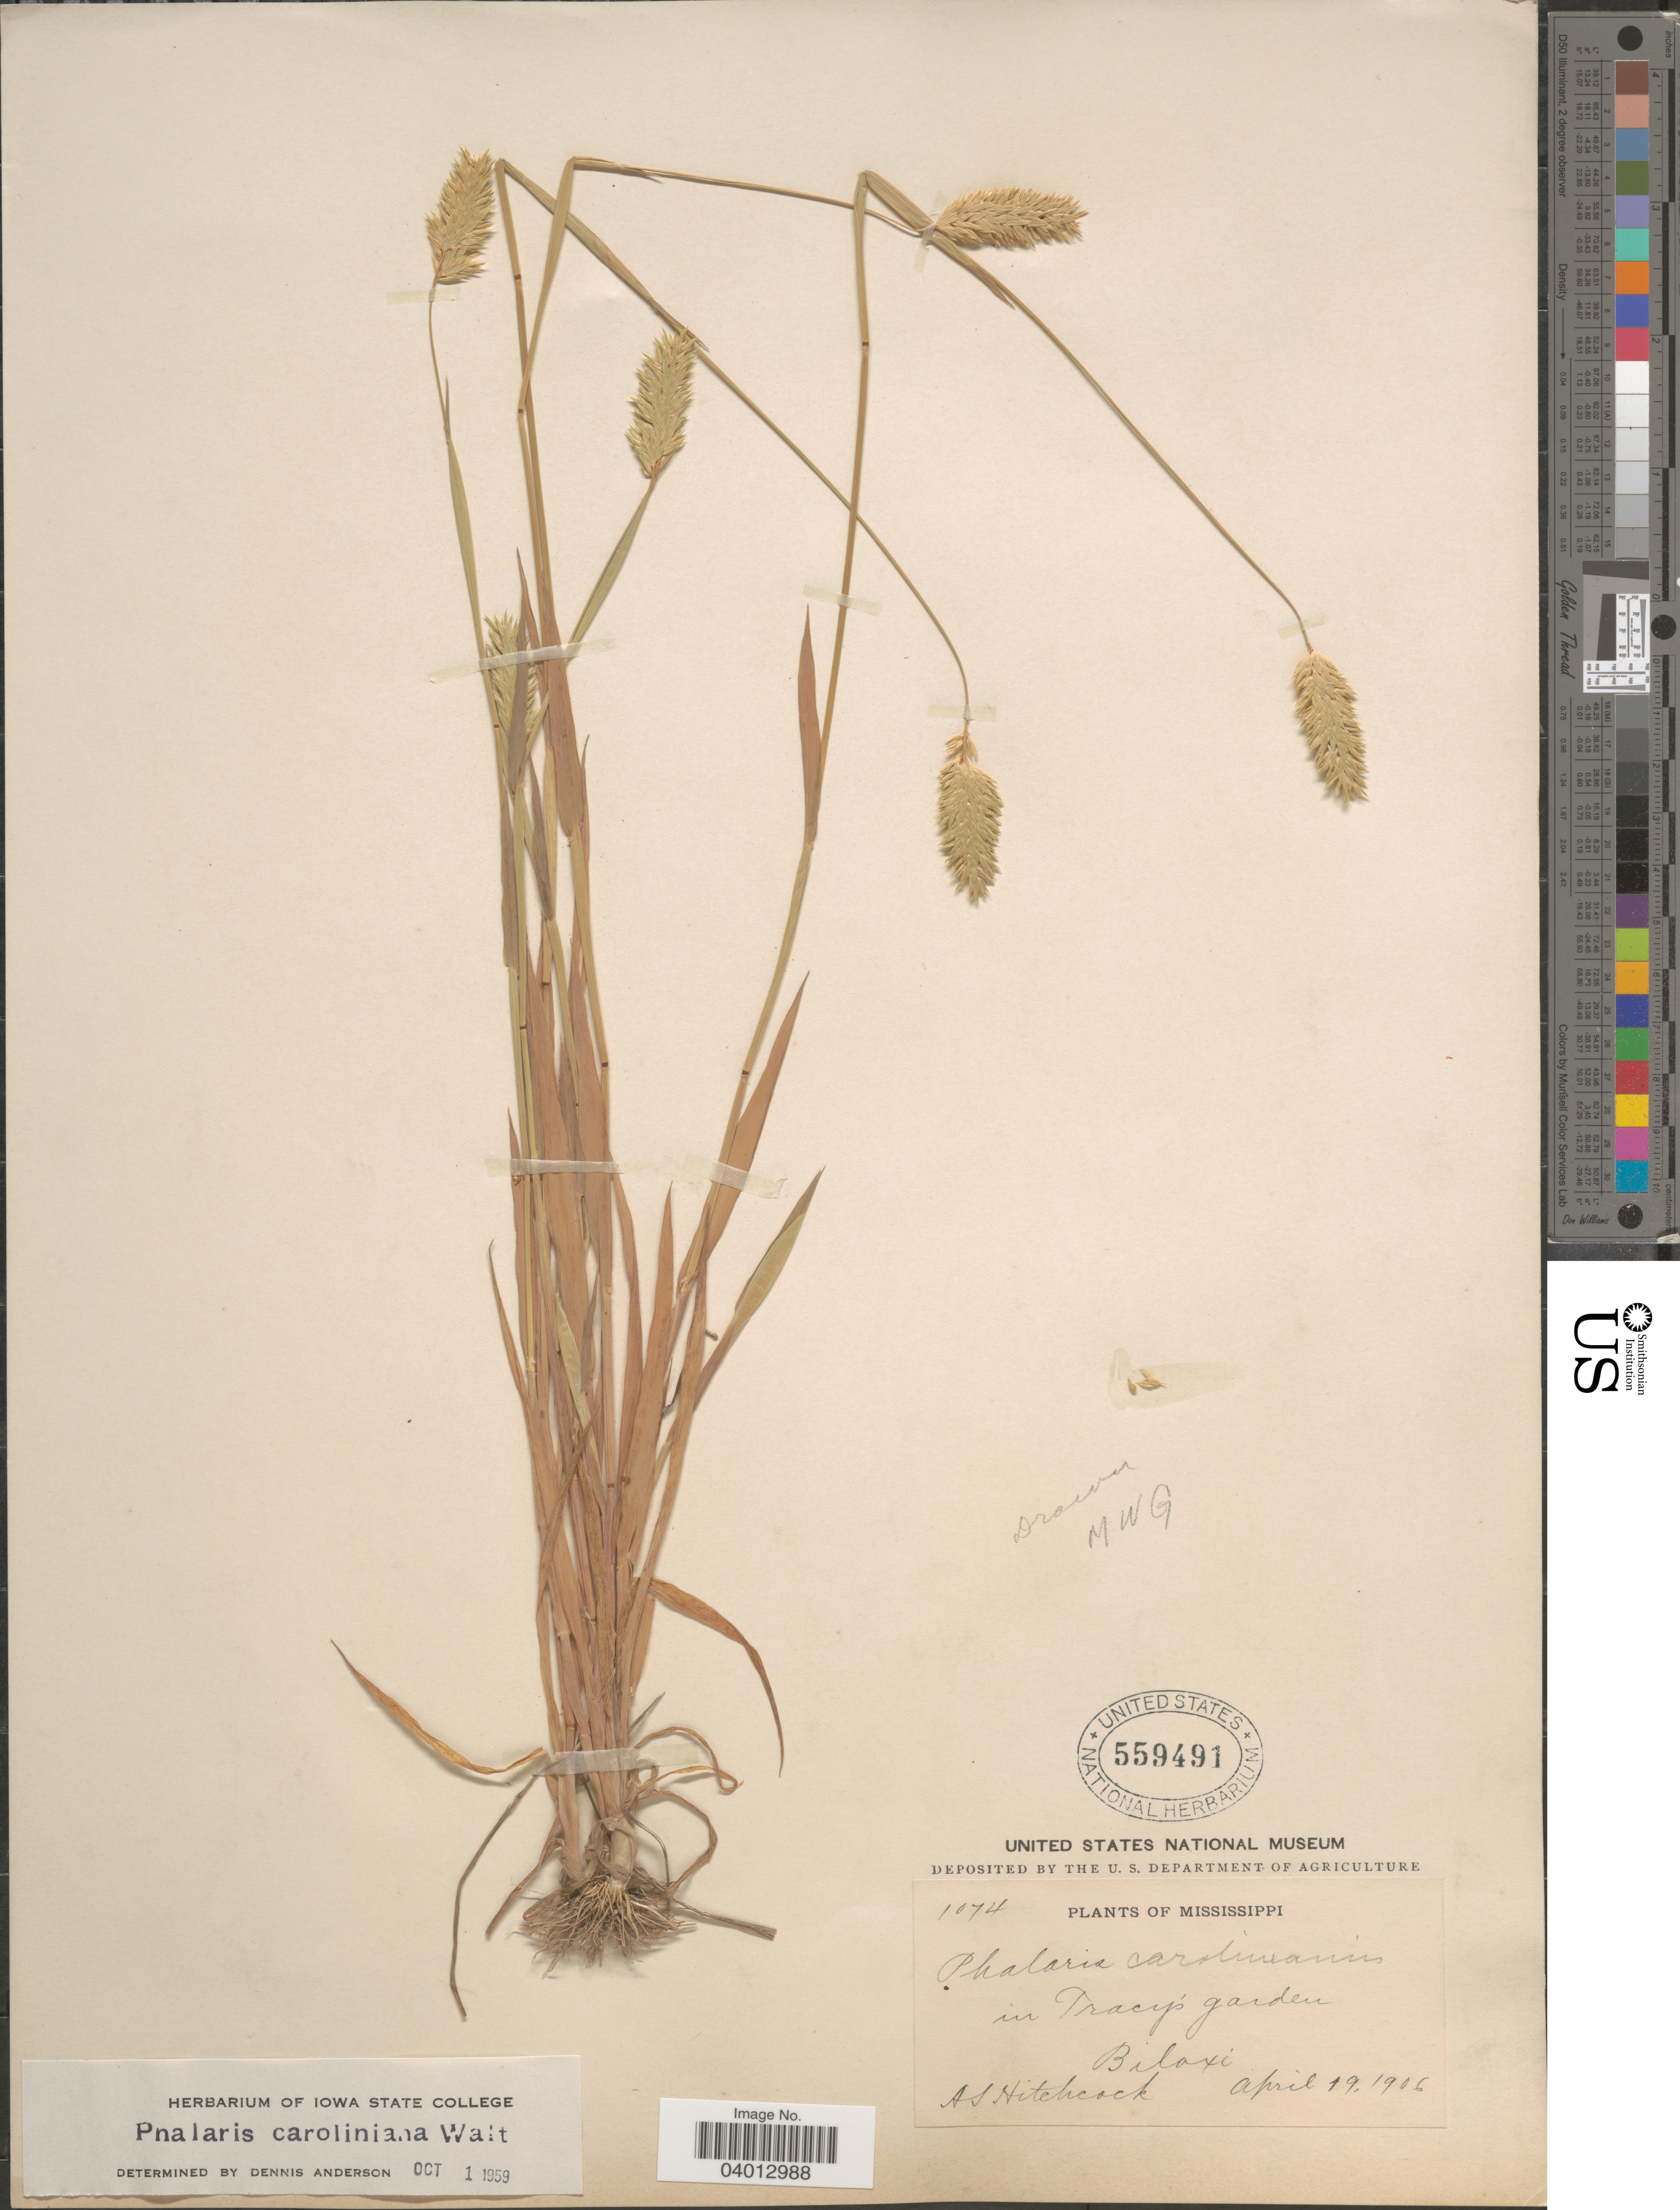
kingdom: Plantae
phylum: Tracheophyta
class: Liliopsida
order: Poales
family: Poaceae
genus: Phalaris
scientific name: Phalaris caroliniana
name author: Walter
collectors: A. S. Hitchcock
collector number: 1074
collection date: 1906-04-19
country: United States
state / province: Mississippi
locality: In Tracy's garden. Biloxi.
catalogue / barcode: US 559491